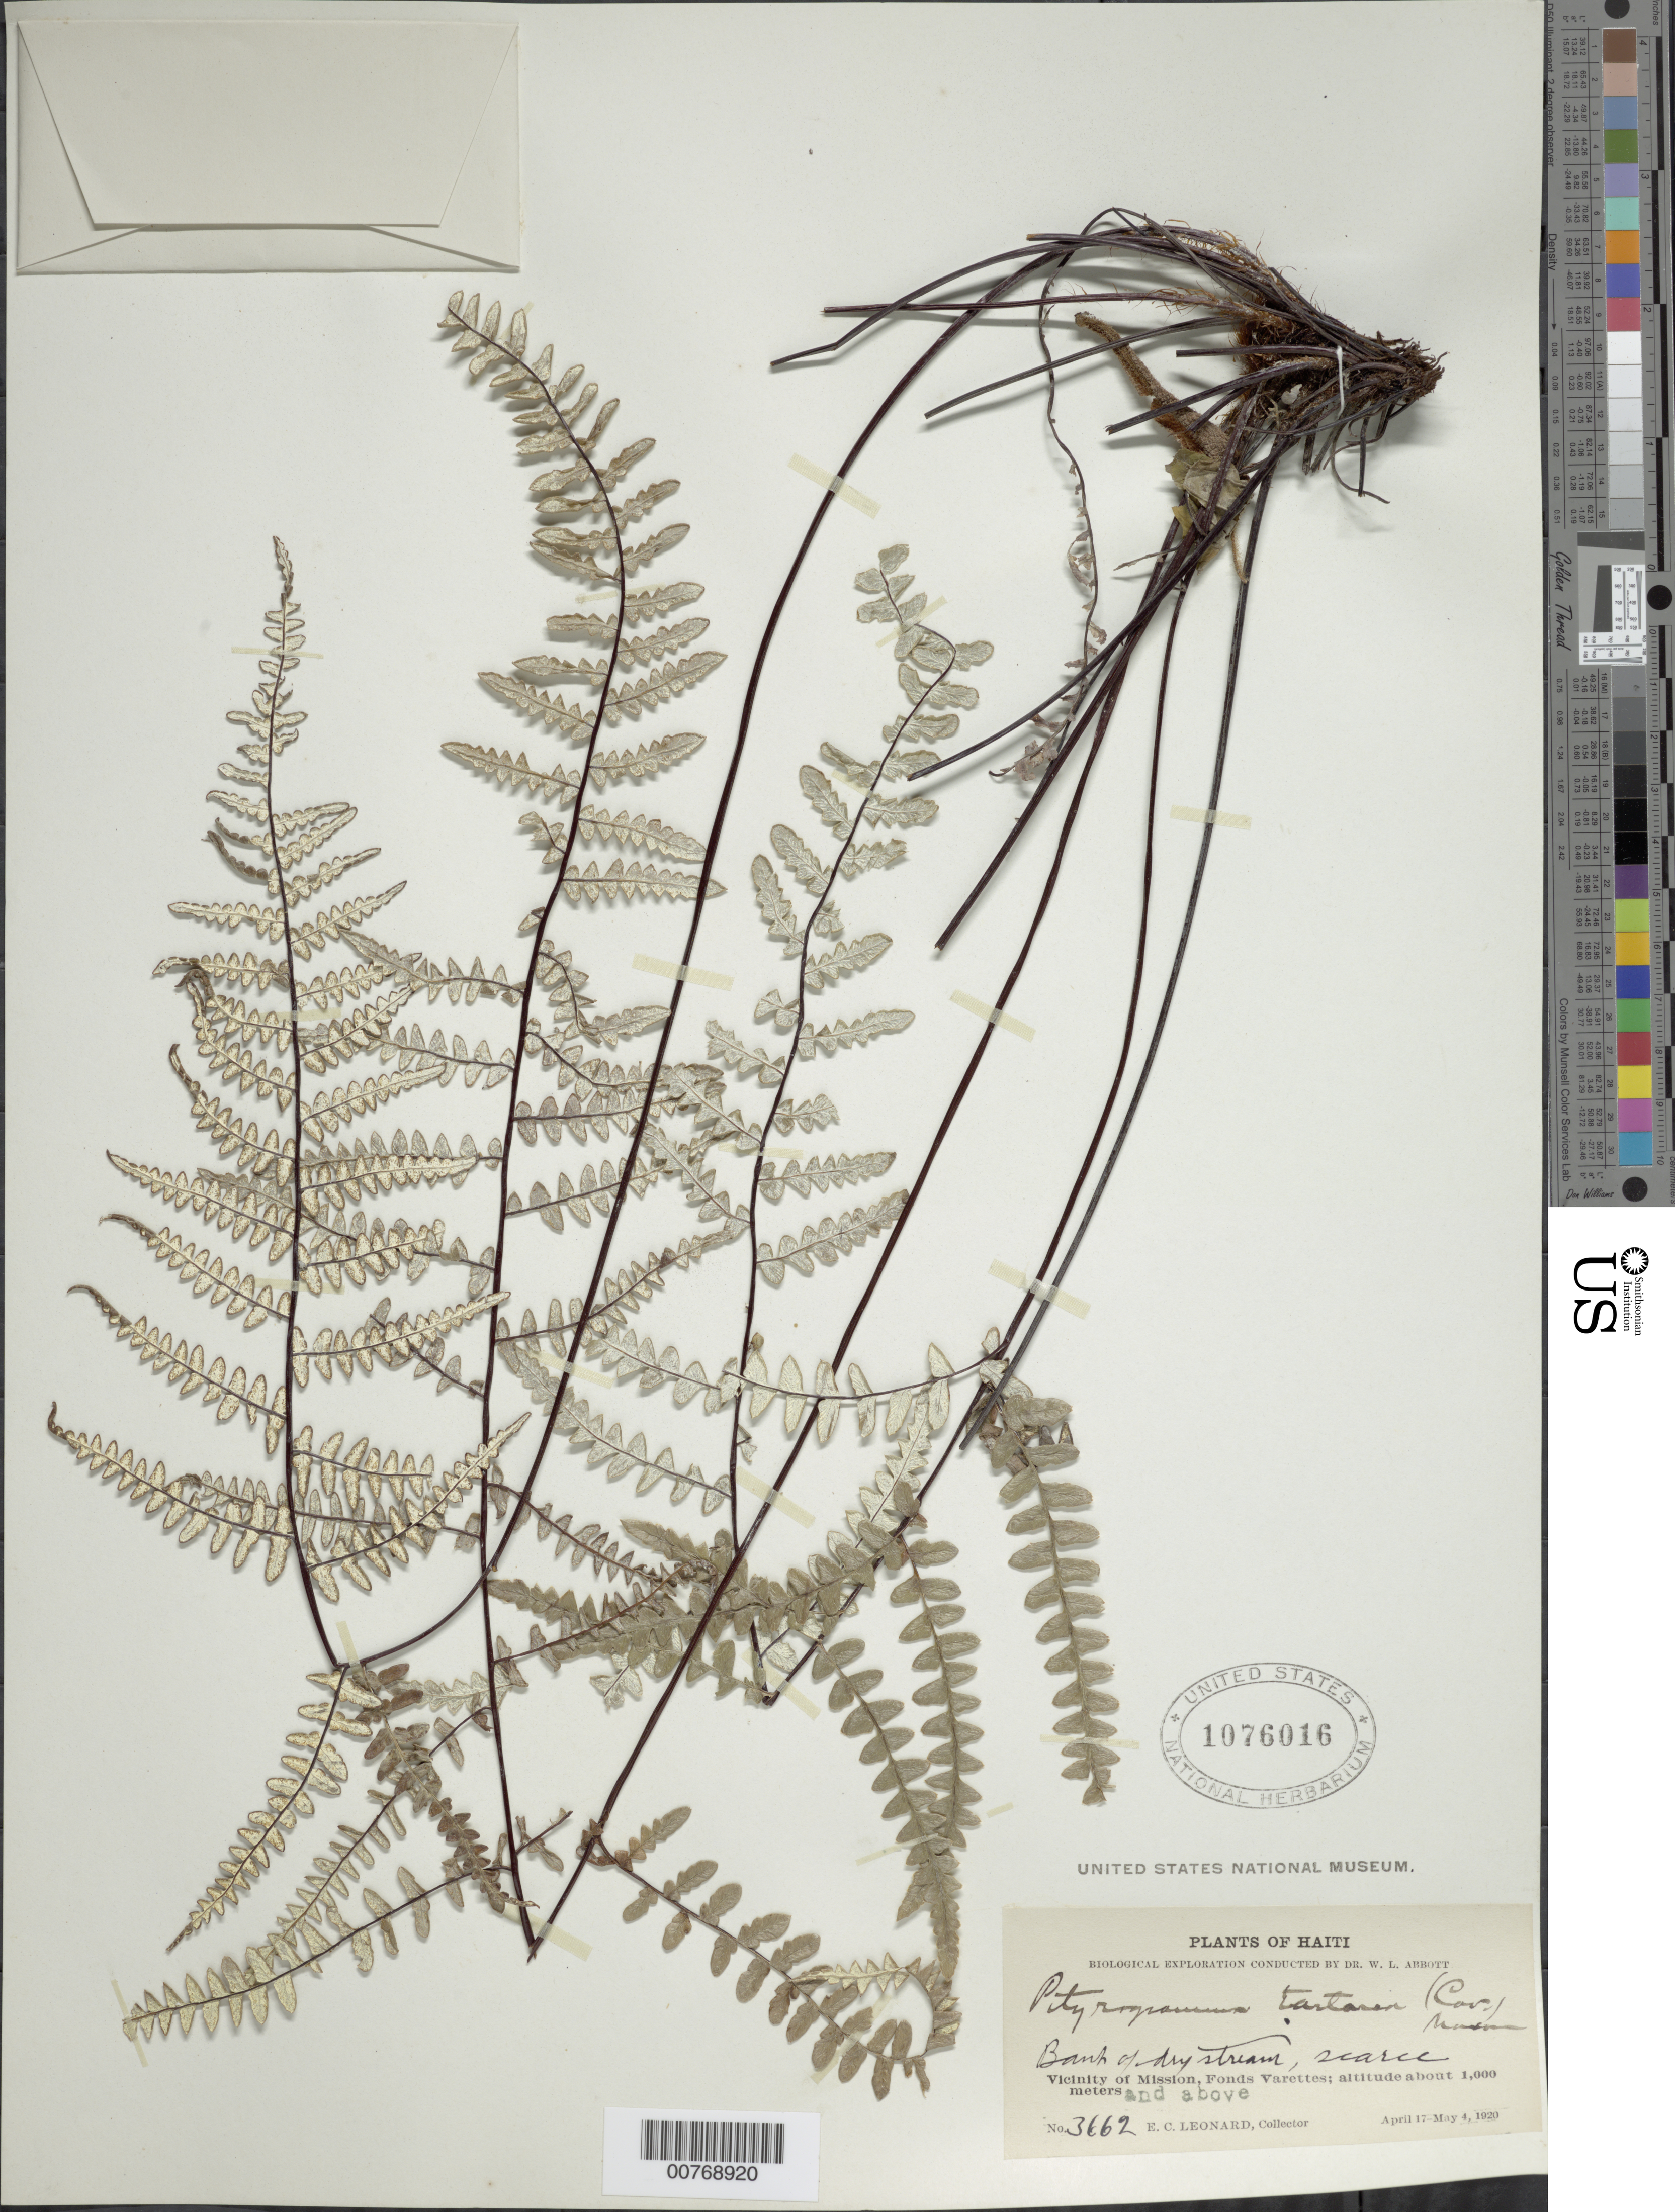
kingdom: Plantae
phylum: Tracheophyta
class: Polypodiopsida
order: Polypodiales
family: Pteridaceae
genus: Pityrogramma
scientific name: Pityrogramma ebenea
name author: (L.) Proctor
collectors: E. C. Leonard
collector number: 3662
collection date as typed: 17 Apr 1920 04 May 1920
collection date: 1920-04-17/1920-05-04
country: Haiti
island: Hispaniola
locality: Vicinity of Mission, Fonds Varettes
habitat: Bank of dry stream, scarce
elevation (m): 1000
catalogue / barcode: US 1076016